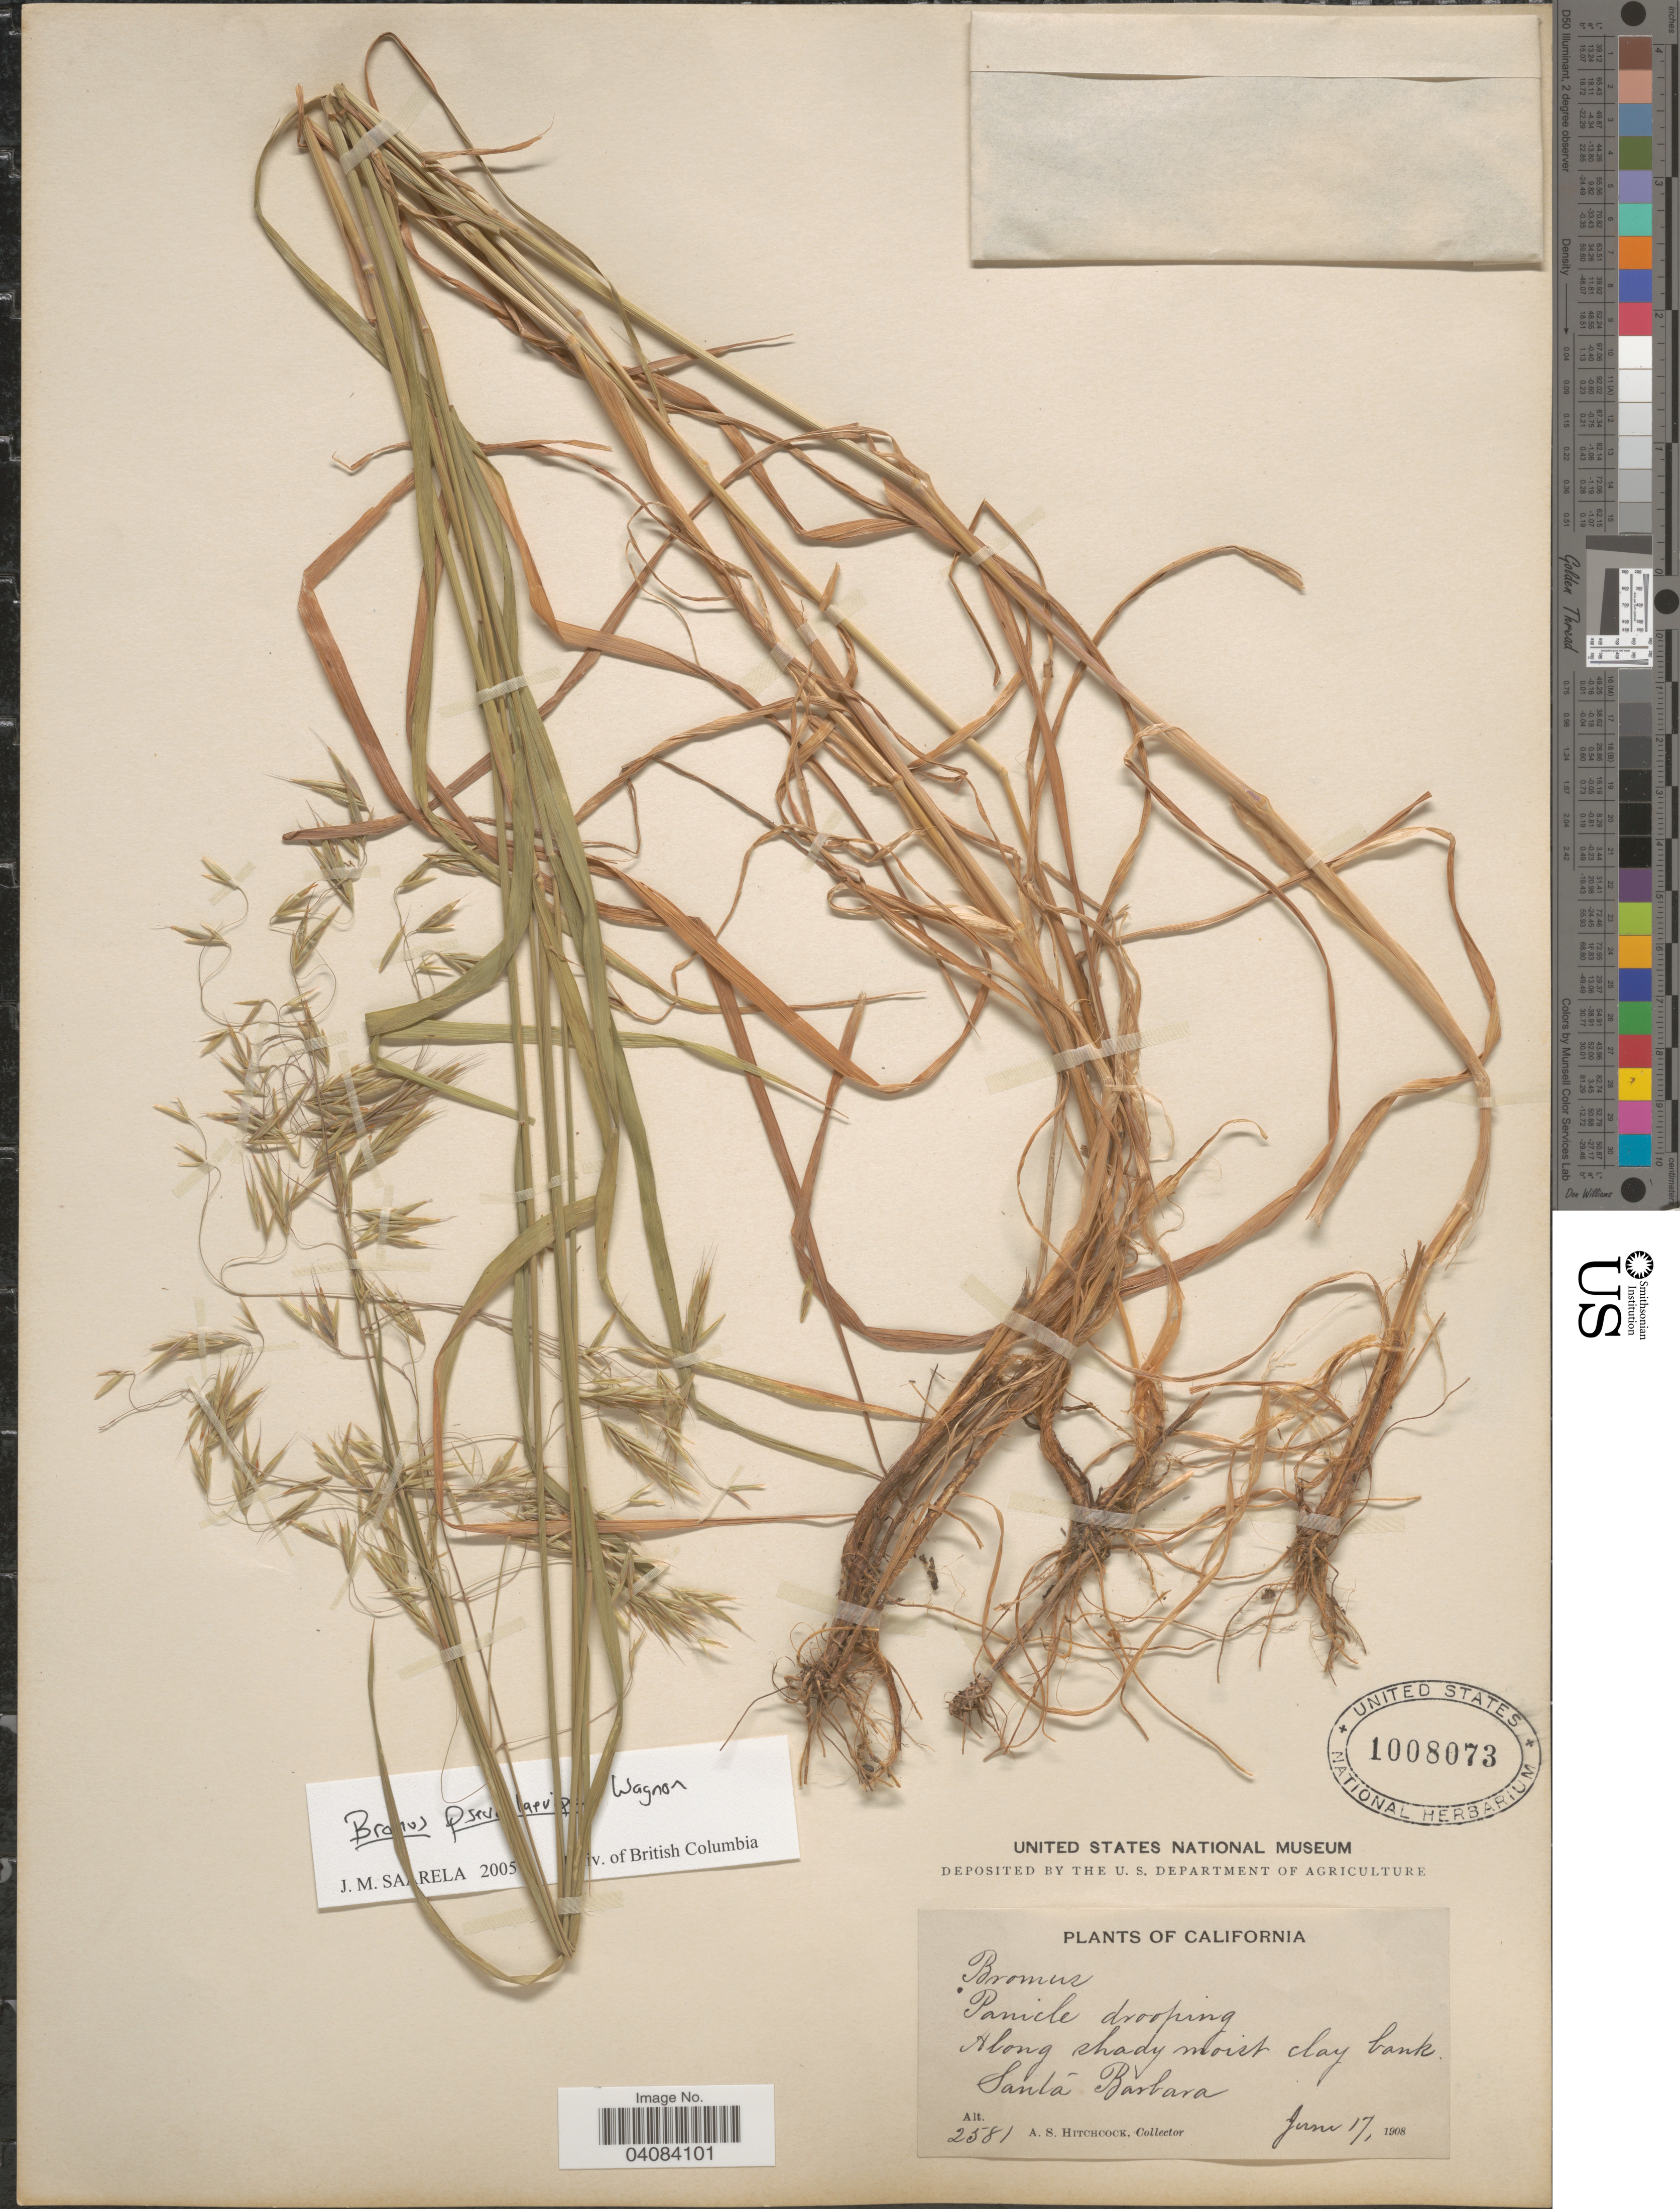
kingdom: Plantae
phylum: Tracheophyta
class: Liliopsida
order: Poales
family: Poaceae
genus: Bromus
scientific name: Bromus pseudolaevipes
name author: Wagnon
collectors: A. S. Hitchcock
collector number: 2581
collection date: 1908-06-17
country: United States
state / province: California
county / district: Santa Barbara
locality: Along shady moist clay bank. Santa Barbara.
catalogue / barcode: US 1008073